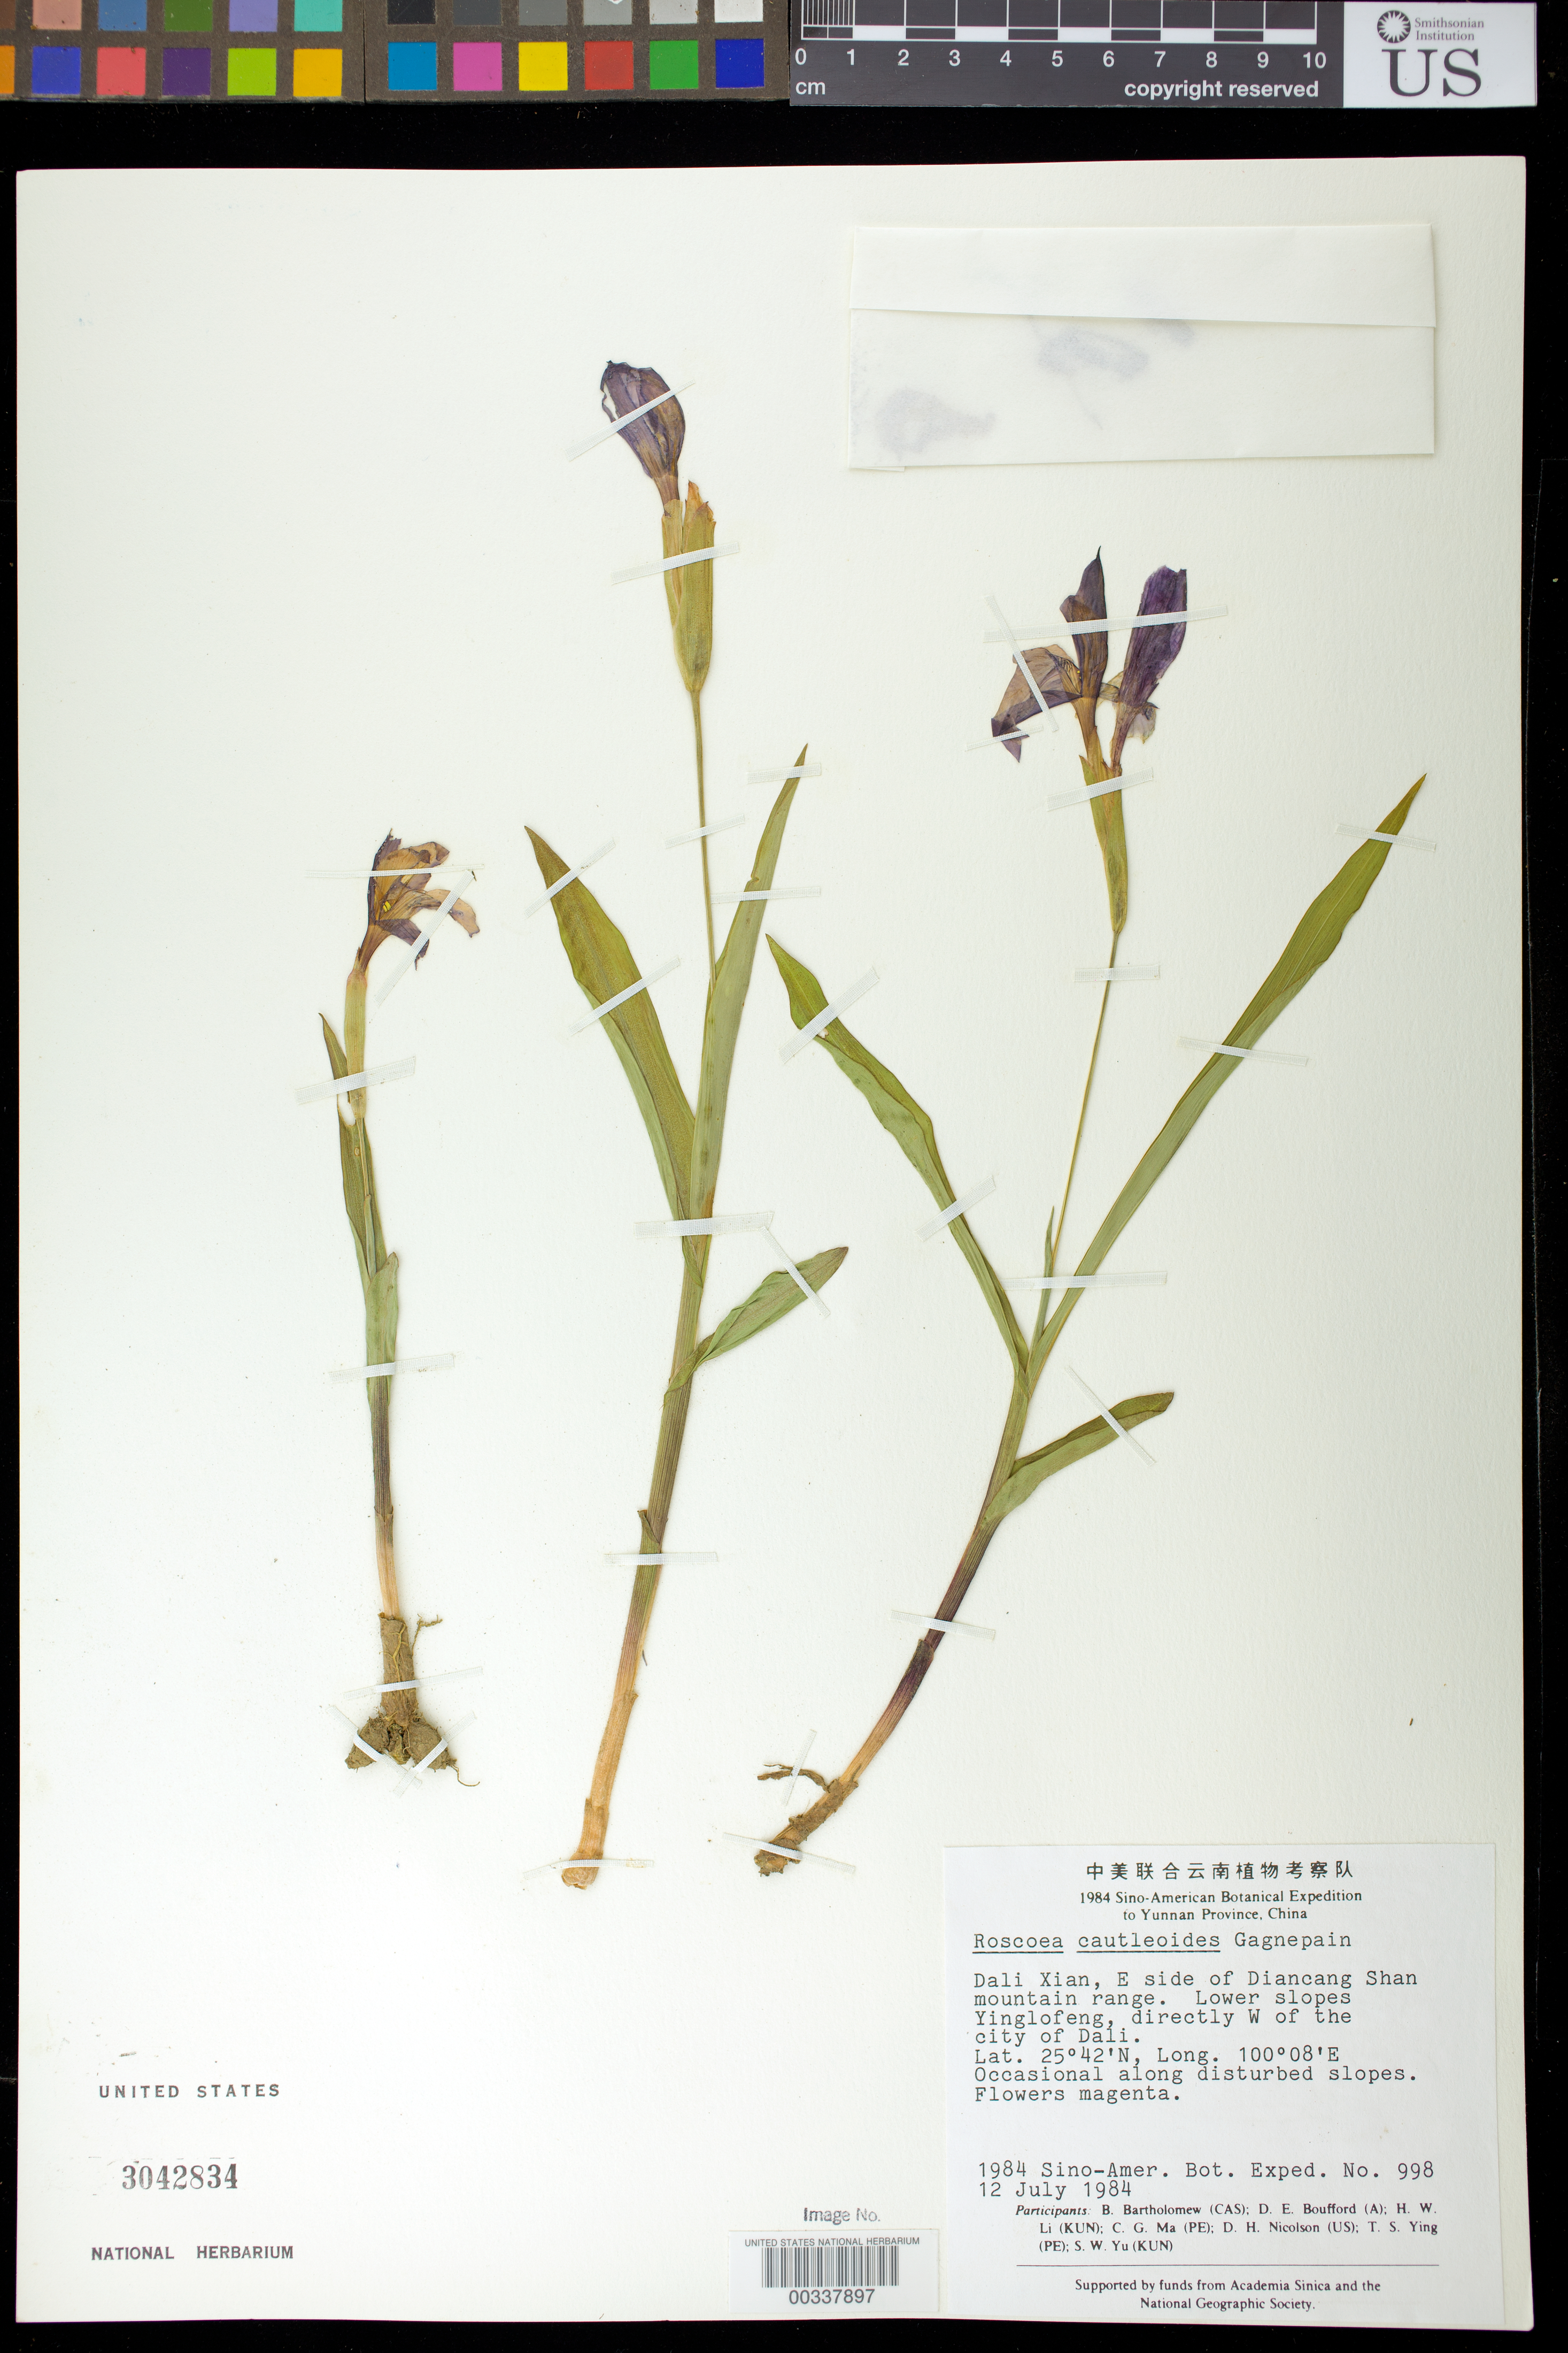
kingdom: Plantae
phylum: Tracheophyta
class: Liliopsida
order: Zingiberales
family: Zingiberaceae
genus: Roscoea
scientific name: Roscoea cautleoides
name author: Gagnep.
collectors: B. M. Bartholomew, D. E. Boufford, H. W. Li, C. Ma & D. H. Nicolson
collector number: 998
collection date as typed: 12 Jul 1984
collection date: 1984-07-12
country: China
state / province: Yunnan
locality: Dali xian, e side of diancang shan mountain range, lower slopes yinglofeng, directly w of city of dali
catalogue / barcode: US 3042834